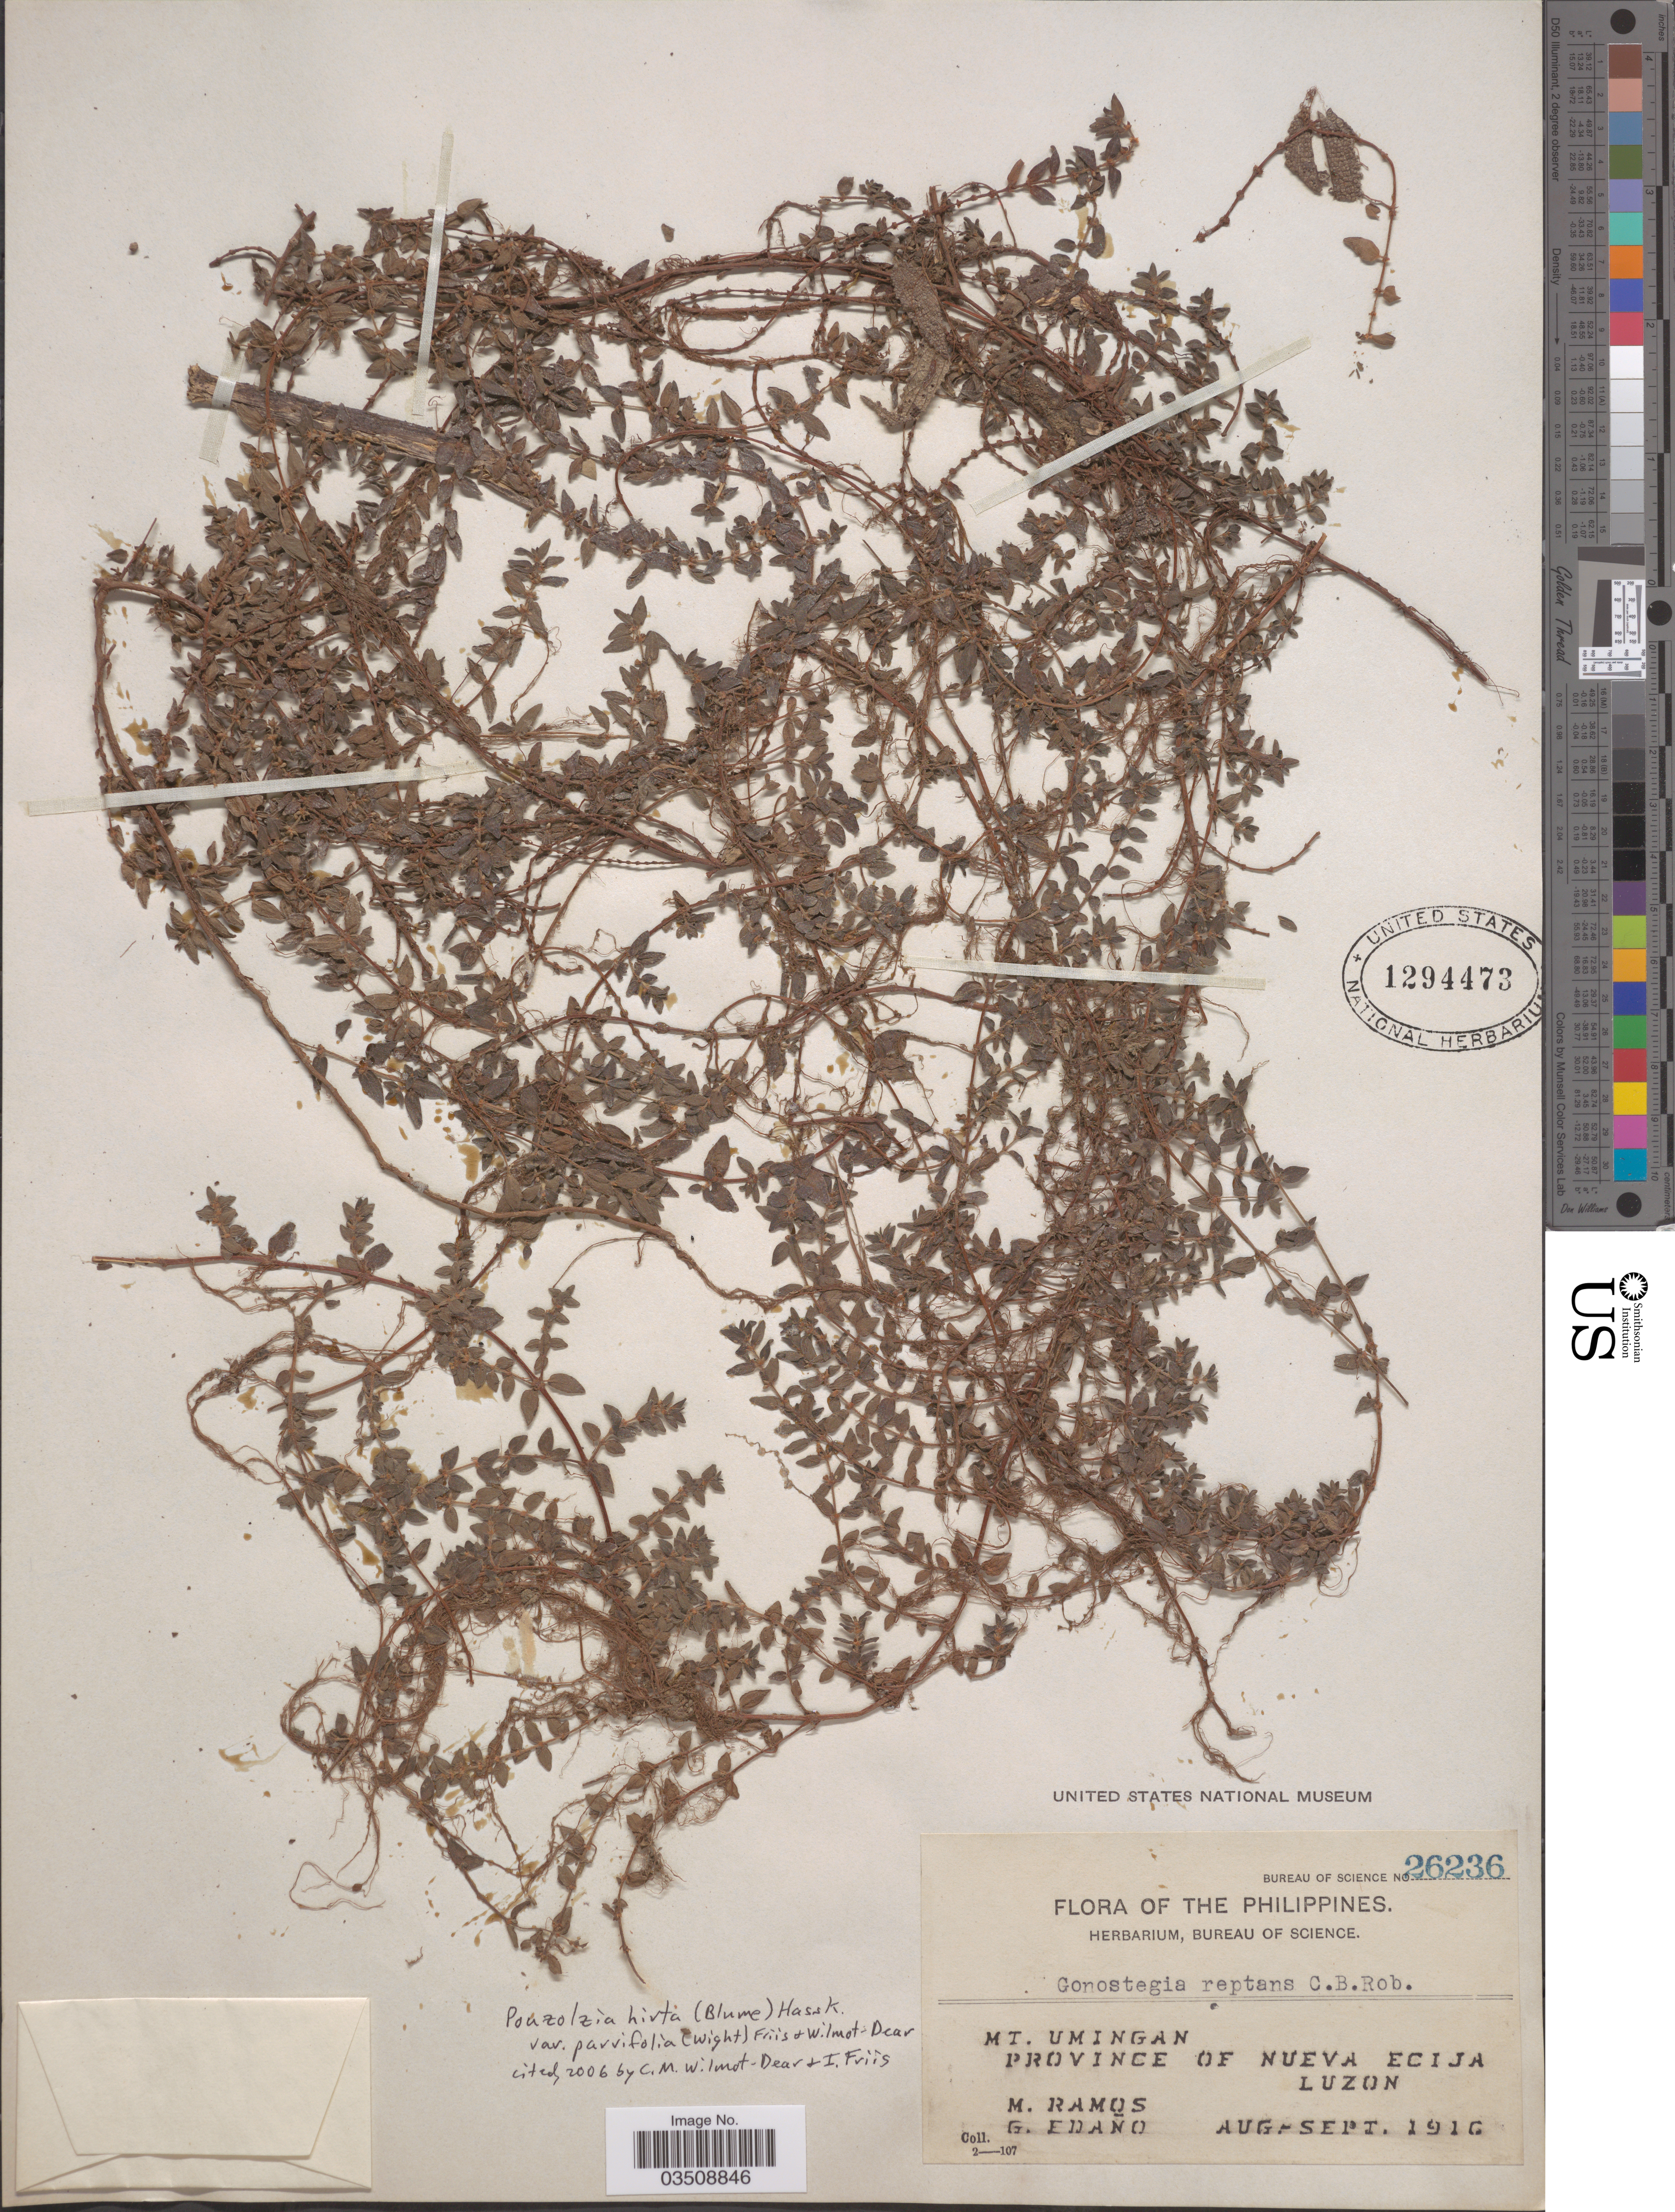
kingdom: Plantae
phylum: Tracheophyta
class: Magnoliopsida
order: Rosales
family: Urticaceae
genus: Gonostegia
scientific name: Gonostegia parvifolia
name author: (Wright) Miq.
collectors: M. Ramos & G. Edaño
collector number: Bureau of Science 26236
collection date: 1916-08/1916-09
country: Philippines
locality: Mt. Umingan. Province of Nueva Ecija. Luzon.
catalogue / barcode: US 1294473